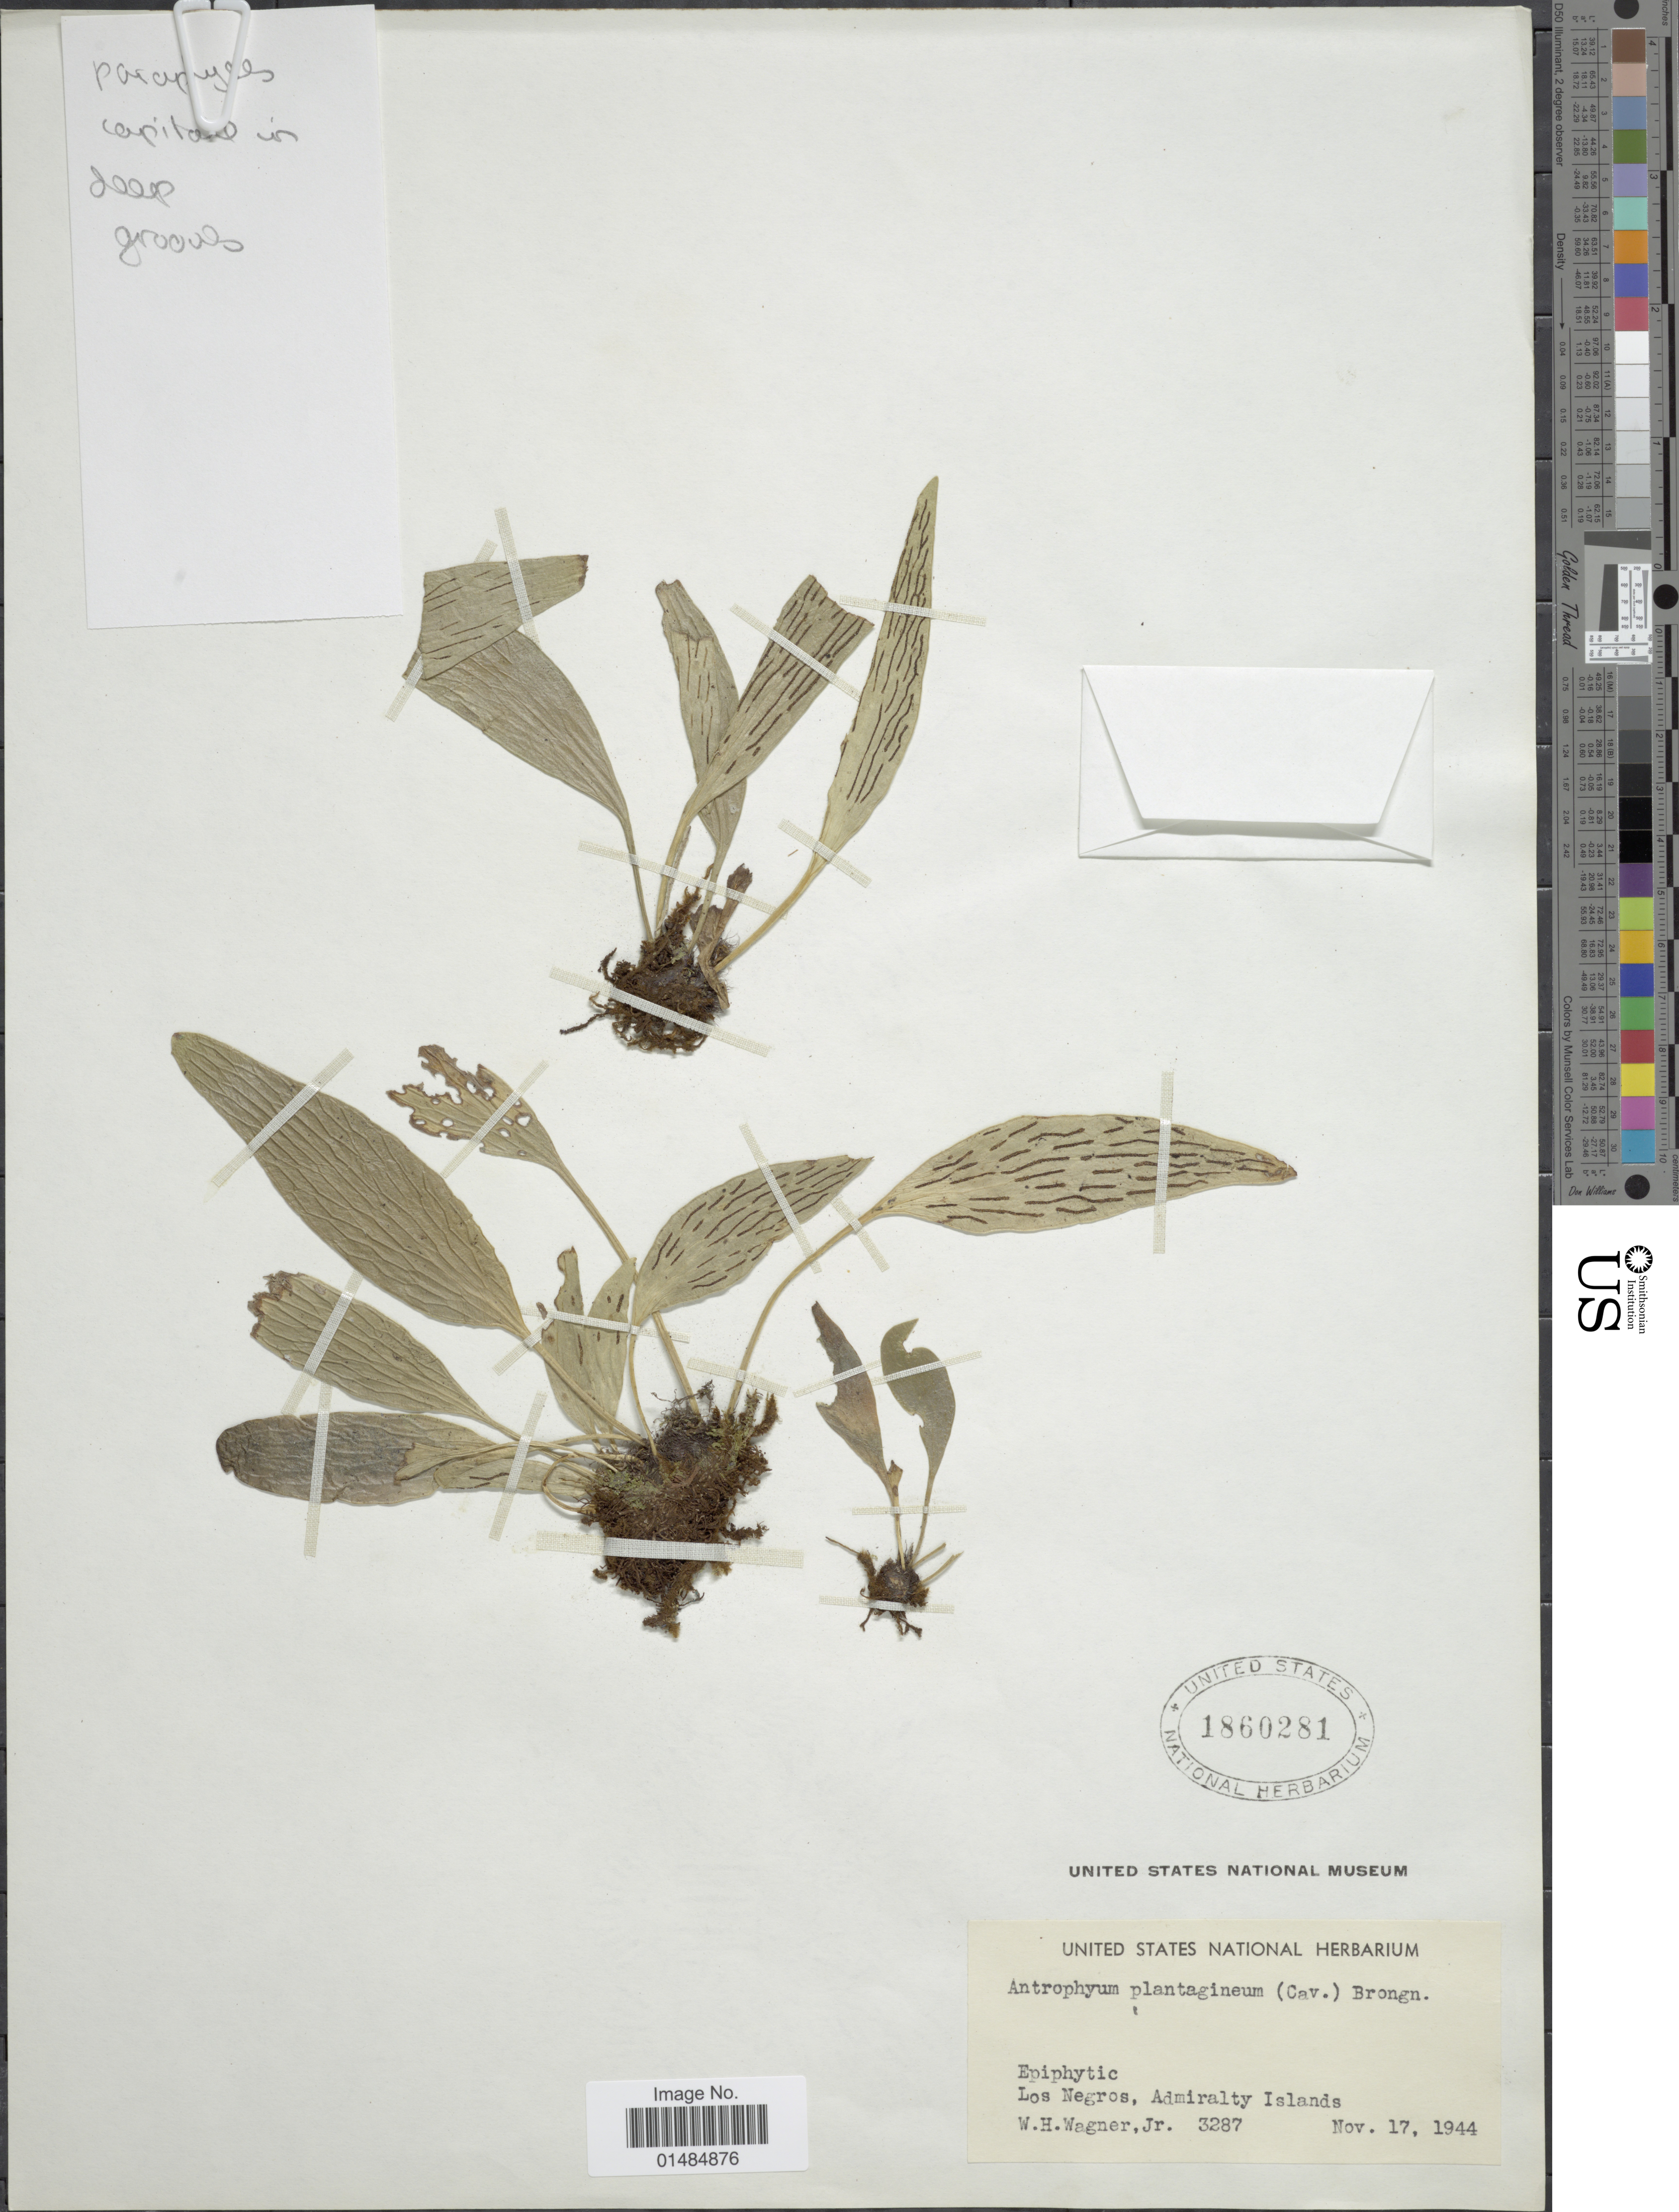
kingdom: Plantae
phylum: Tracheophyta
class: Polypodiopsida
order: Polypodiales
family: Pteridaceae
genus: Antrophyum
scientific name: Antrophyum plantagineum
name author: (Cav.) Kaulf.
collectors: W. H. Wagner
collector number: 3287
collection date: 1944-11-17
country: Papua New Guinea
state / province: Manus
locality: Los Negros, Admiralty Islands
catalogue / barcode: US 1860281